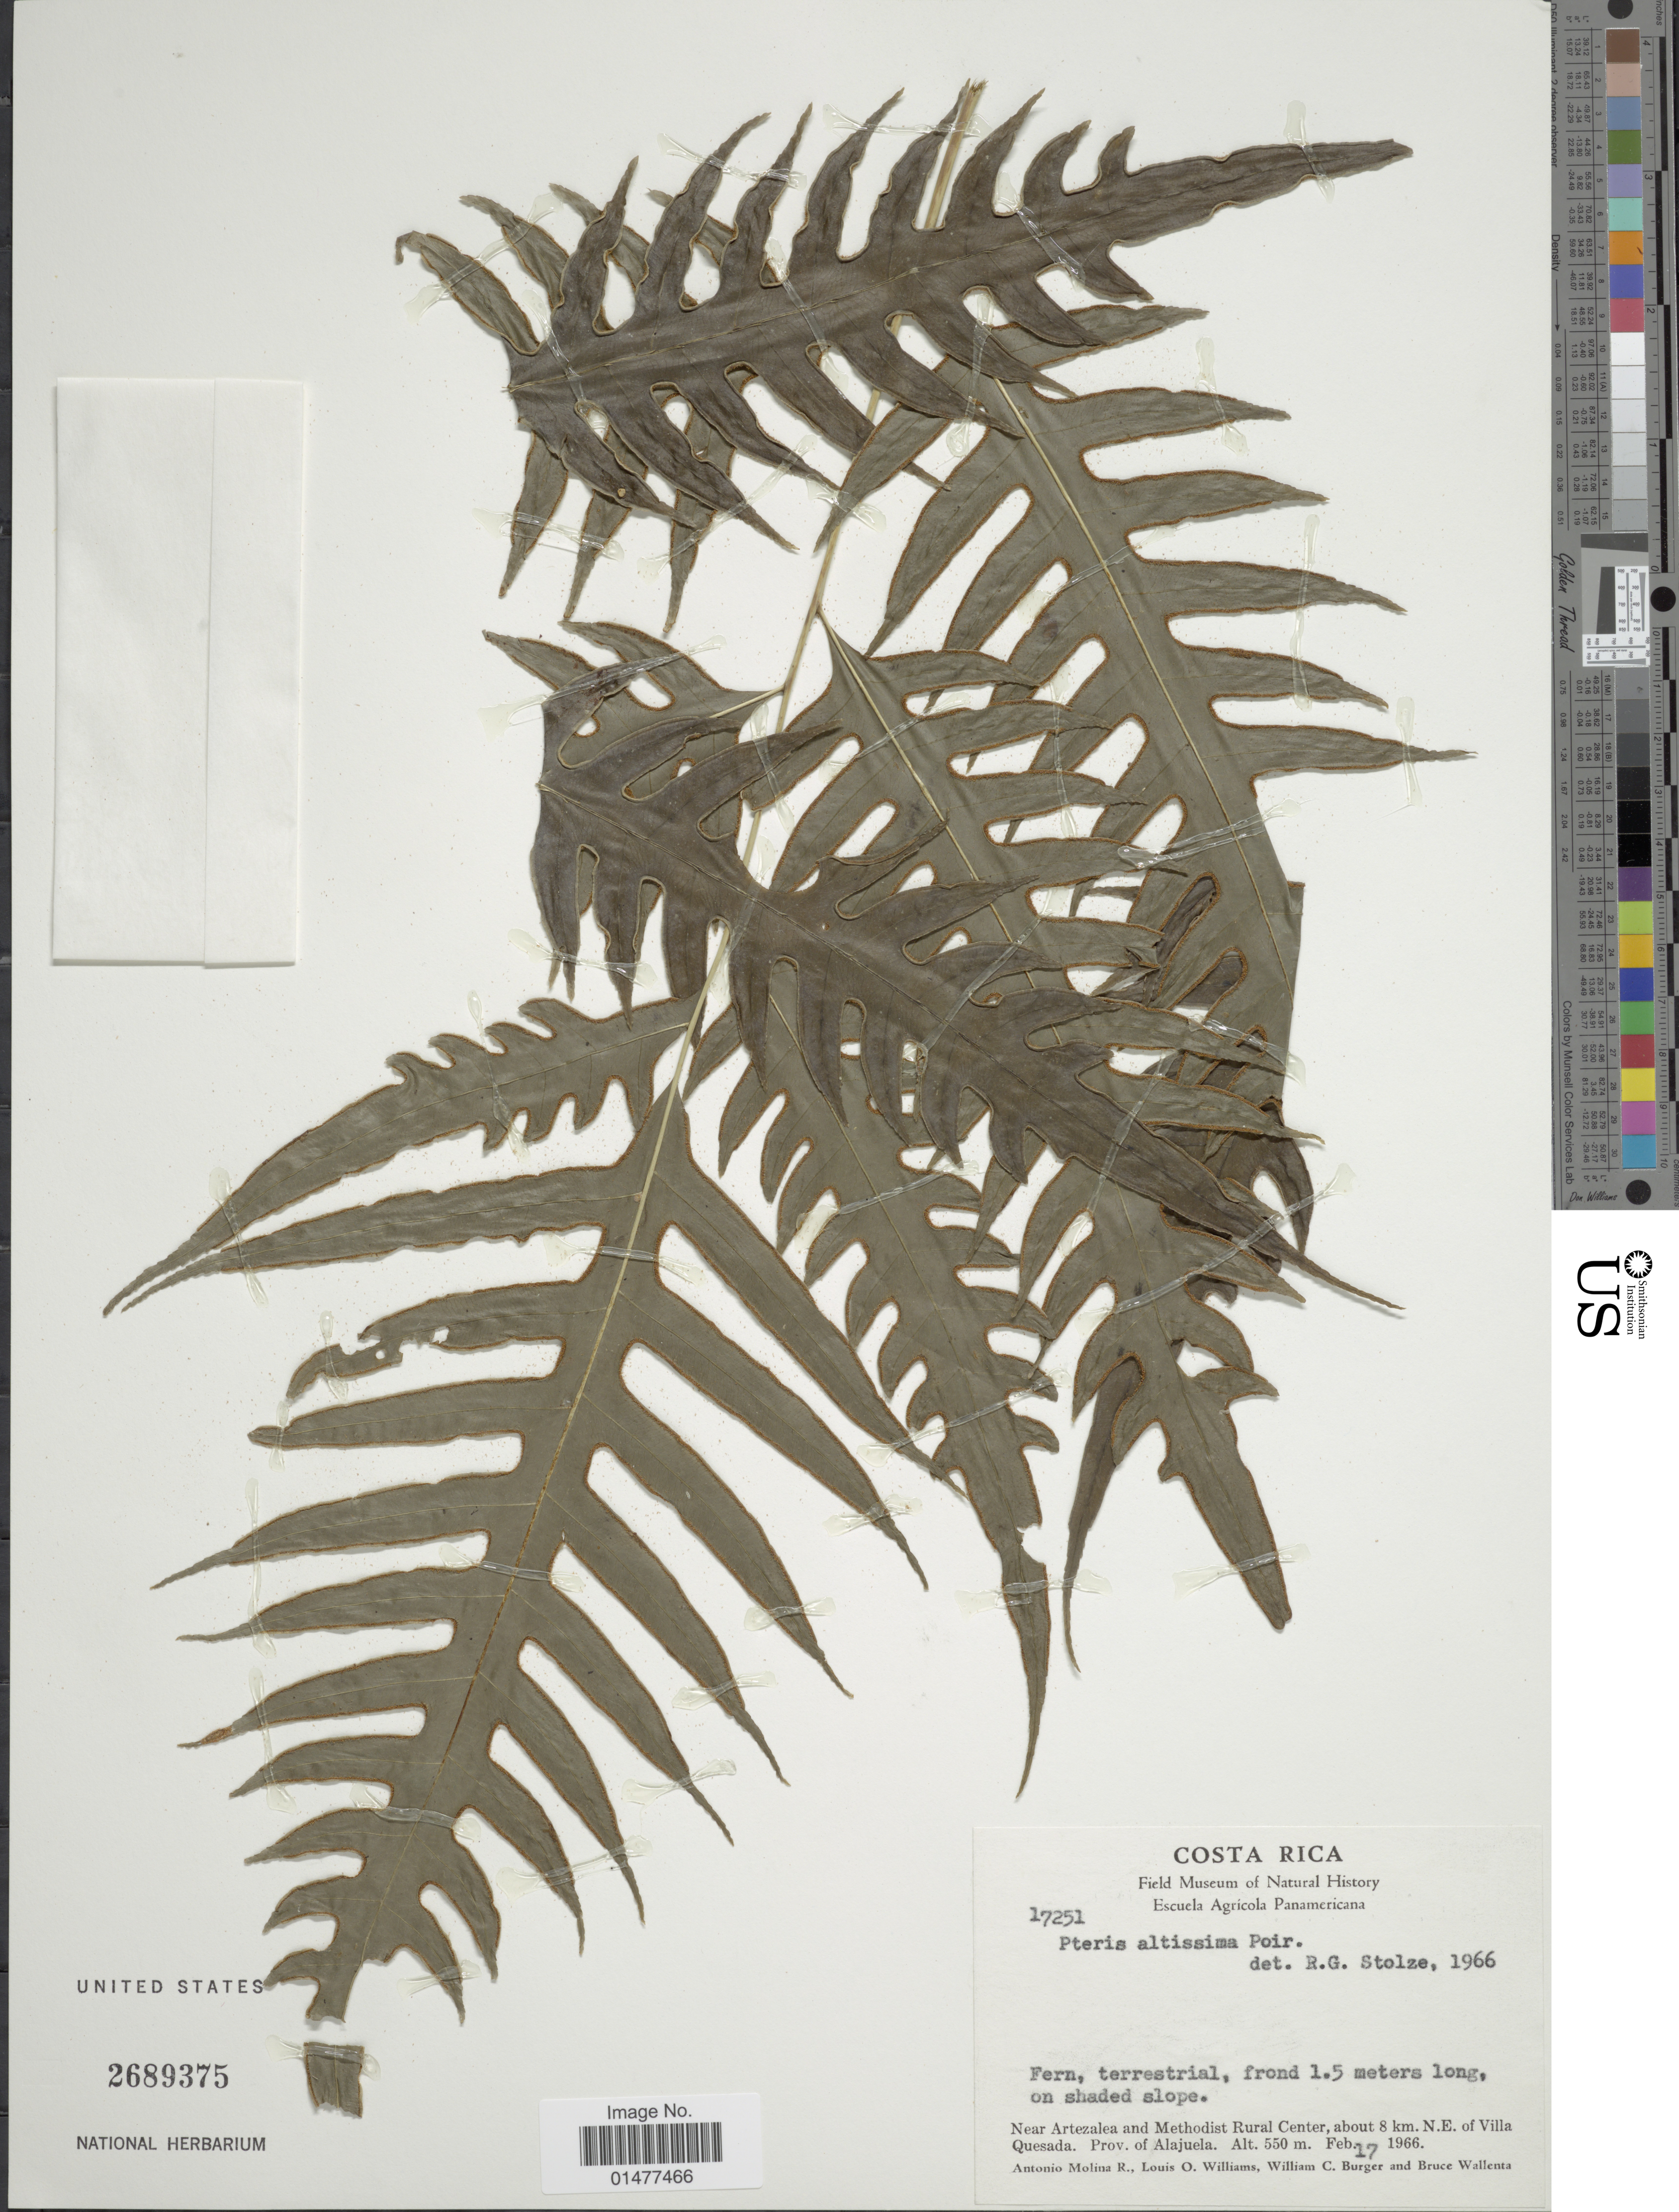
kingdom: Plantae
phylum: Tracheophyta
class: Polypodiopsida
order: Polypodiales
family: Pteridaceae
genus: Pteris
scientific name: Pteris altissima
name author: Poir.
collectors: A. Molina R., L. O. Williams, W. Burger & B. Wallenta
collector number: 17251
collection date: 1966-02-17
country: Costa Rica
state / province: Alajuela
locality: Near Artezalea and Methodist Rural Center, about 8 km. N.E. of Villa Quesada.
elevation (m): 550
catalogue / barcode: US 2689375